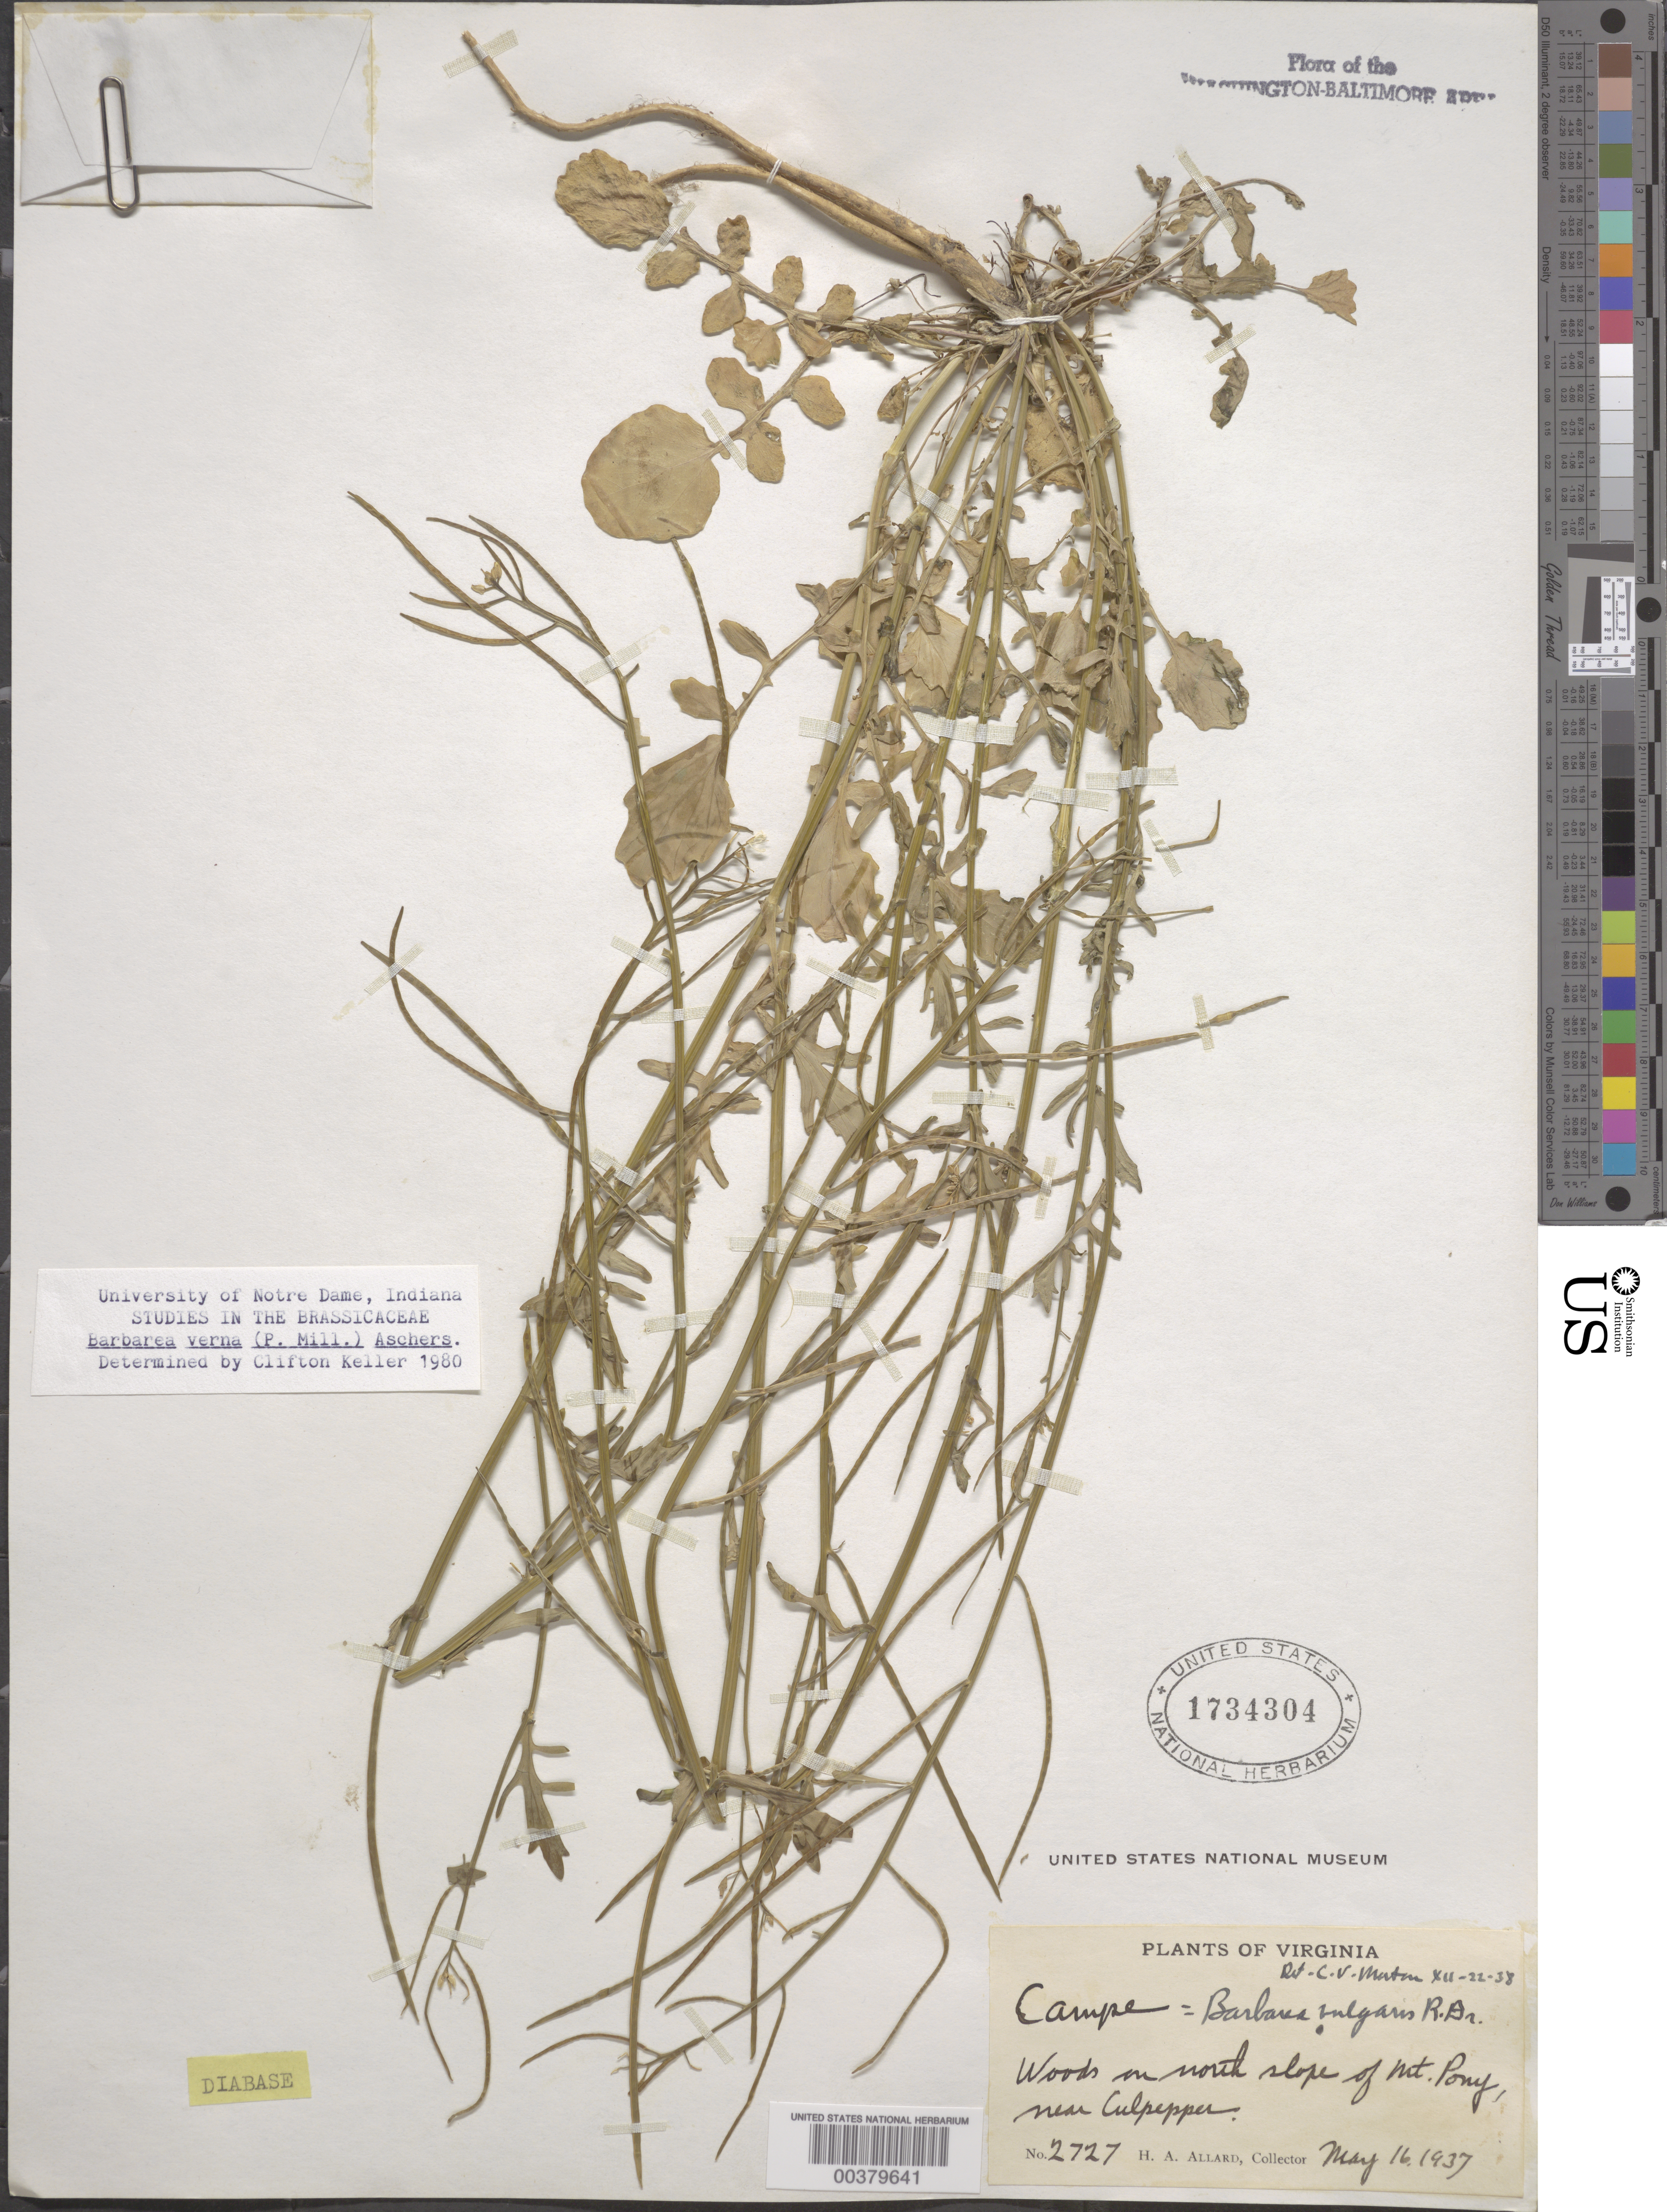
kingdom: Plantae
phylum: Tracheophyta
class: Magnoliopsida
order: Brassicales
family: Brassicaceae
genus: Barbarea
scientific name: Barbarea verna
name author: (Mill.) Asch.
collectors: H. A. Allard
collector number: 2727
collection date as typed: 16 May 1937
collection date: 1937-05-16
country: United States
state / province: Virginia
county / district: Culpeper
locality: Mount Pony, Culpepper vicinity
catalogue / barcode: US 1734304